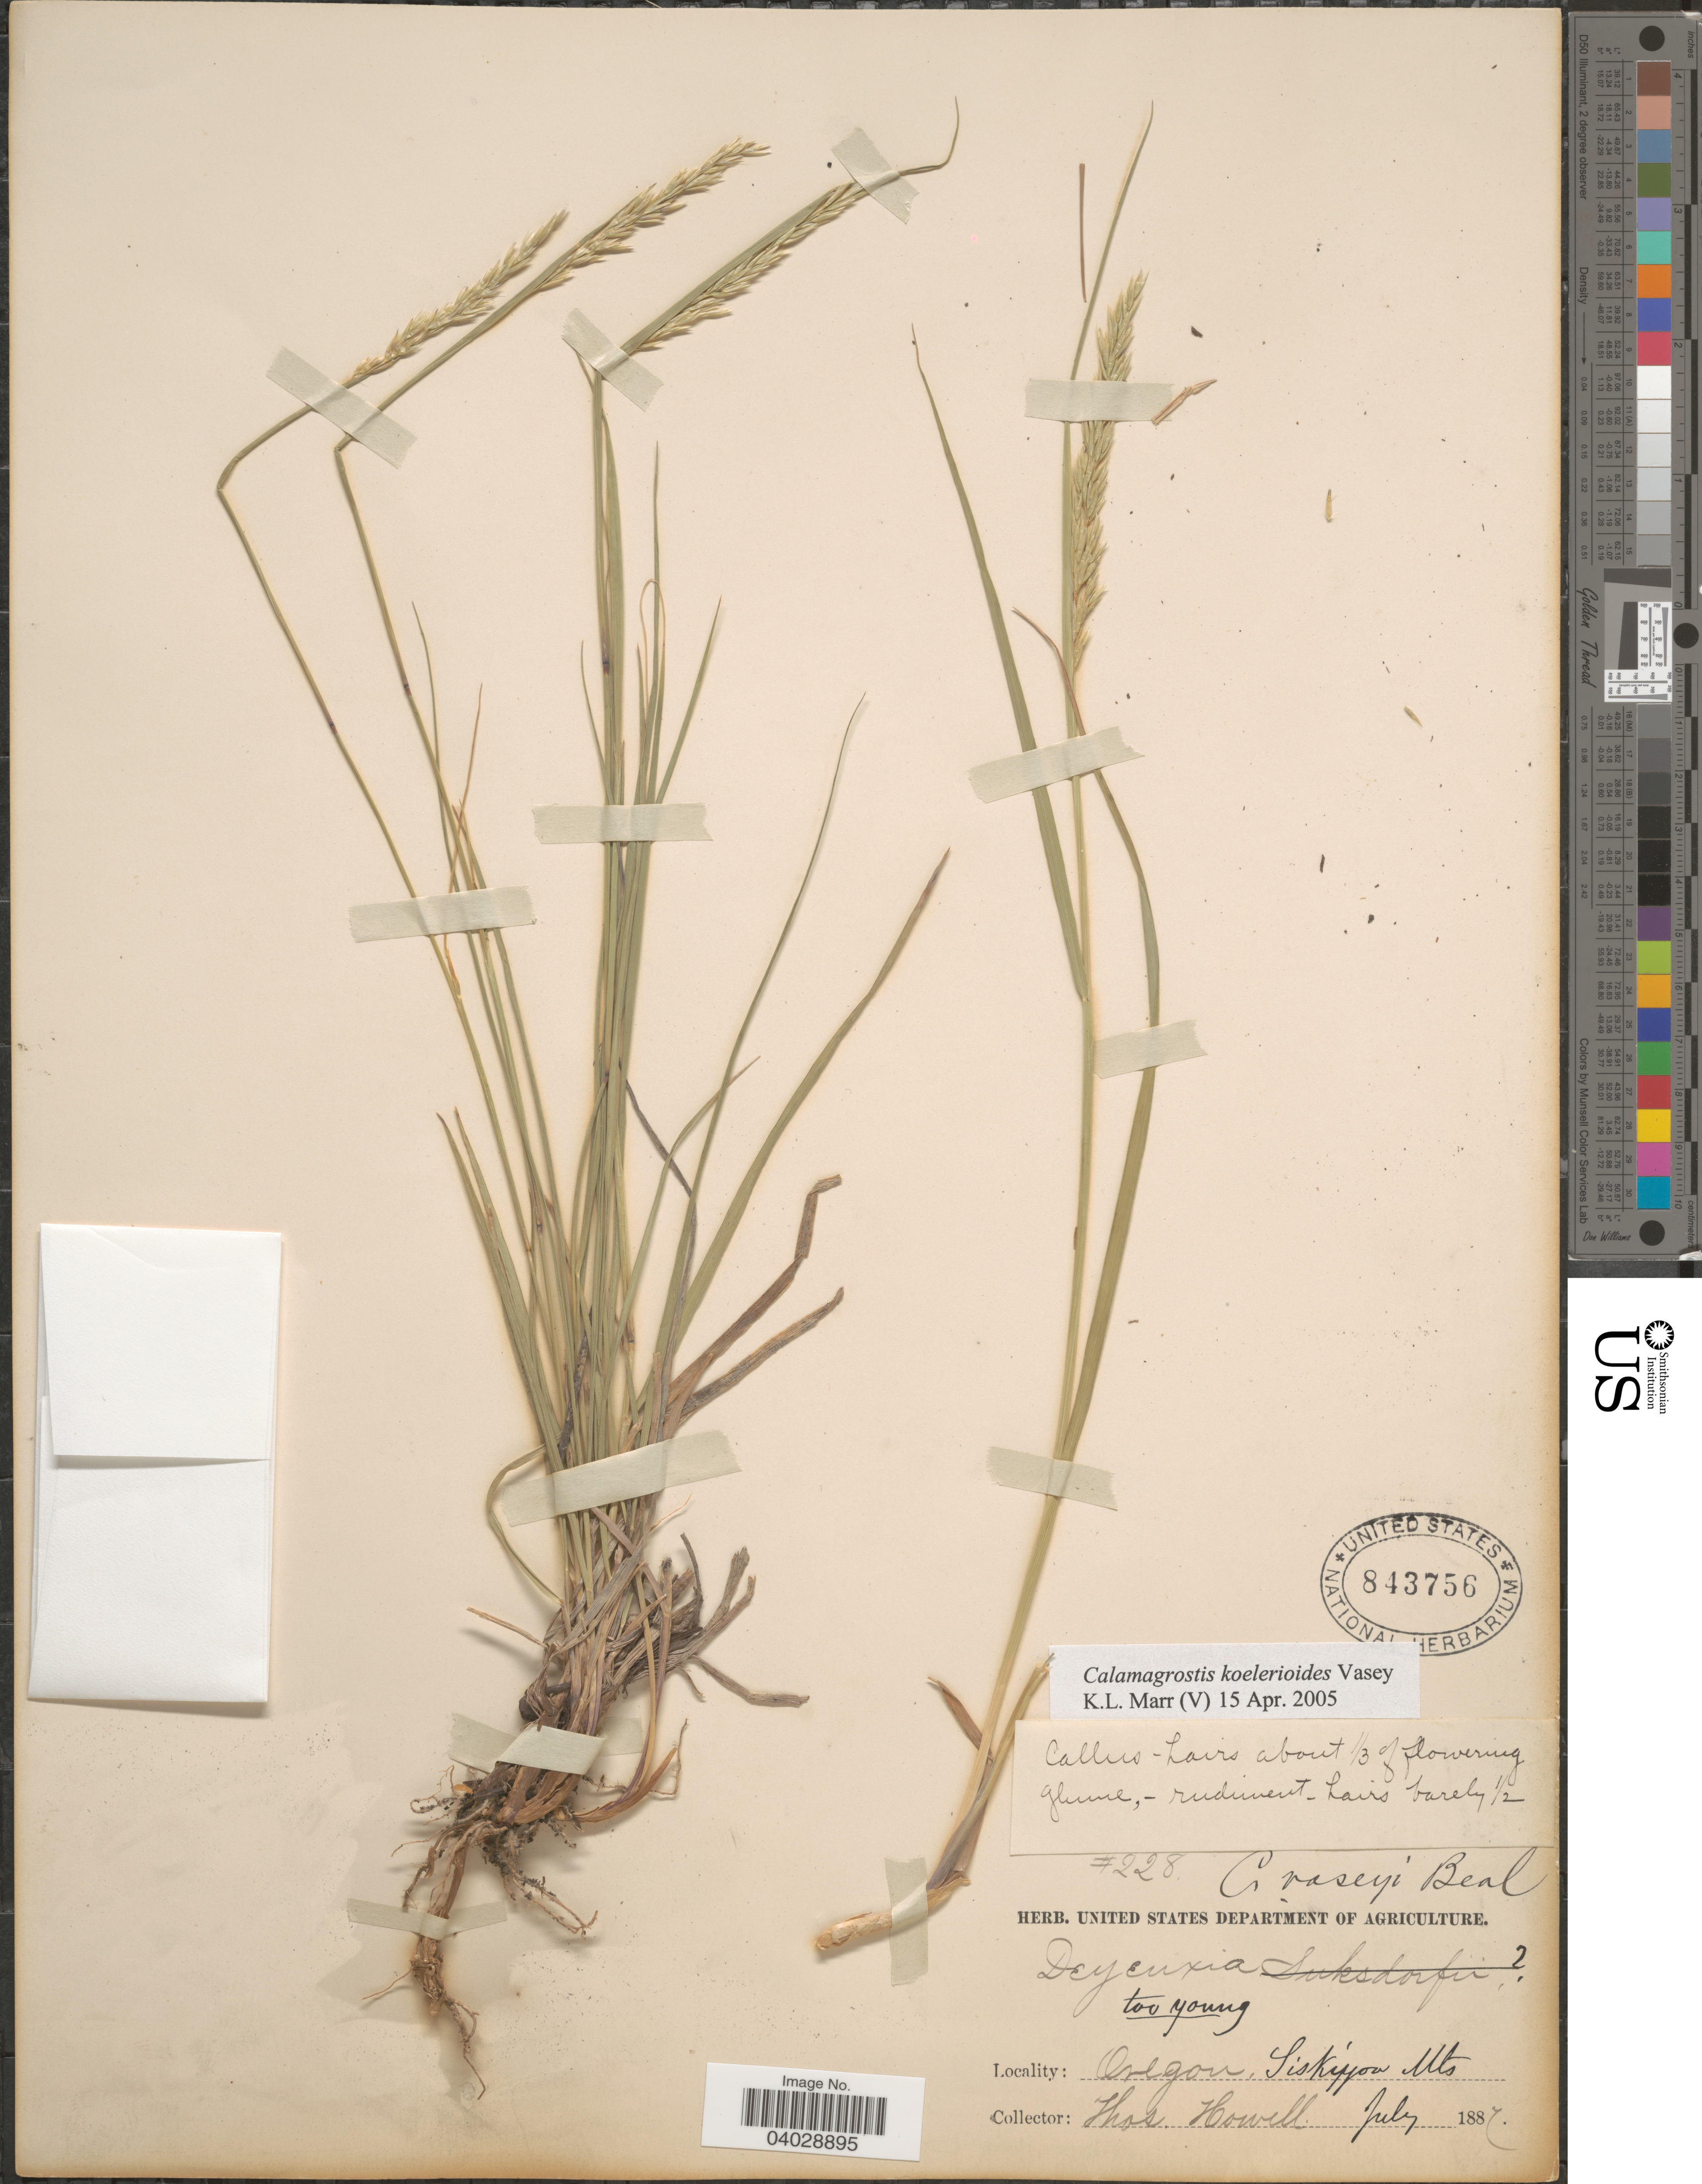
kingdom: Plantae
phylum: Tracheophyta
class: Liliopsida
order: Poales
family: Poaceae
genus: Calamagrostis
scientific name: Calamagrostis koelerioides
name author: Vasey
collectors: T. Howell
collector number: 228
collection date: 1887-07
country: United States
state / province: Oregon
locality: Siskiyou Mts.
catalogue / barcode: US 843756